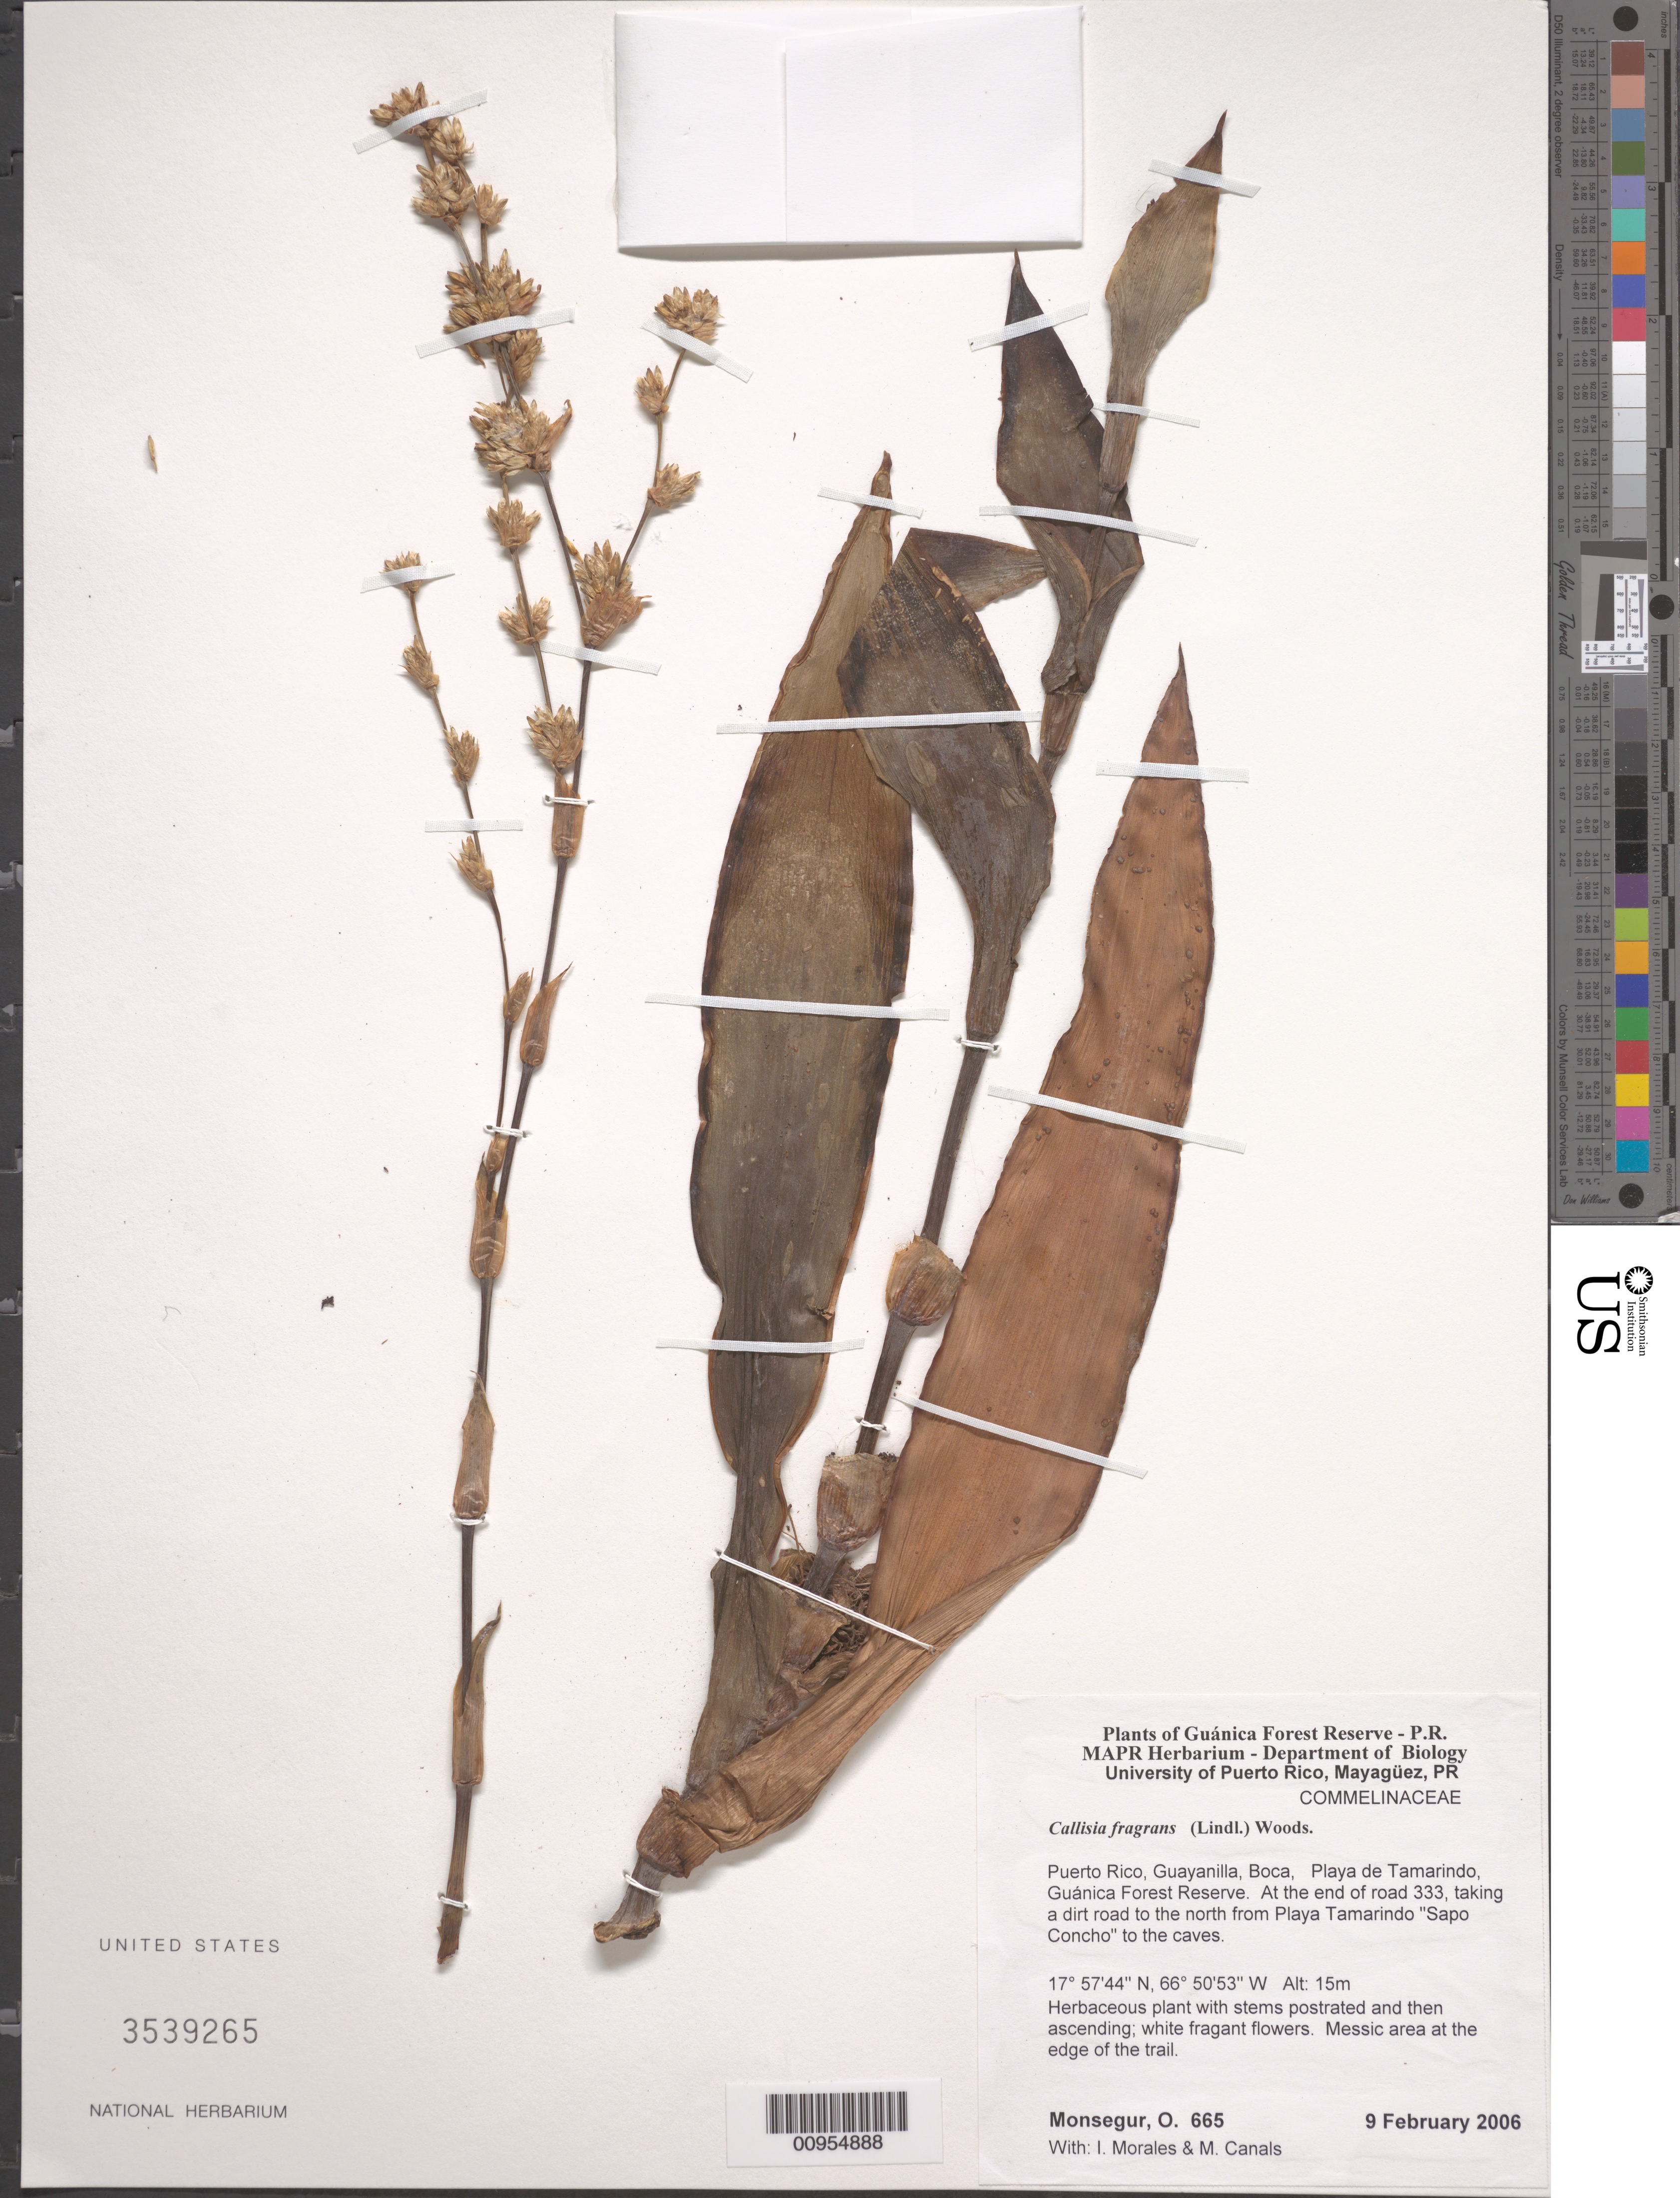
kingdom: Plantae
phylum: Tracheophyta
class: Liliopsida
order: Commelinales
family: Commelinaceae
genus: Callisia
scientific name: Callisia fragrans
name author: (Lindl.) Woodson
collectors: O. Monsegur, M. Canals & I. Morales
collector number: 665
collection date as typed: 09 Feb 2006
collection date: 2006-02-09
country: Puerto Rico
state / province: Guayanilla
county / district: Boca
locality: Guánica Forest Reserve. Playa de Tamarindo, at the end of road 333, taking a dirt road to the north from Playa Tamarindo "Sapo Concho" to the caves.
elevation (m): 15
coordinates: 17.57437, 66.50525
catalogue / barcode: US 3539265